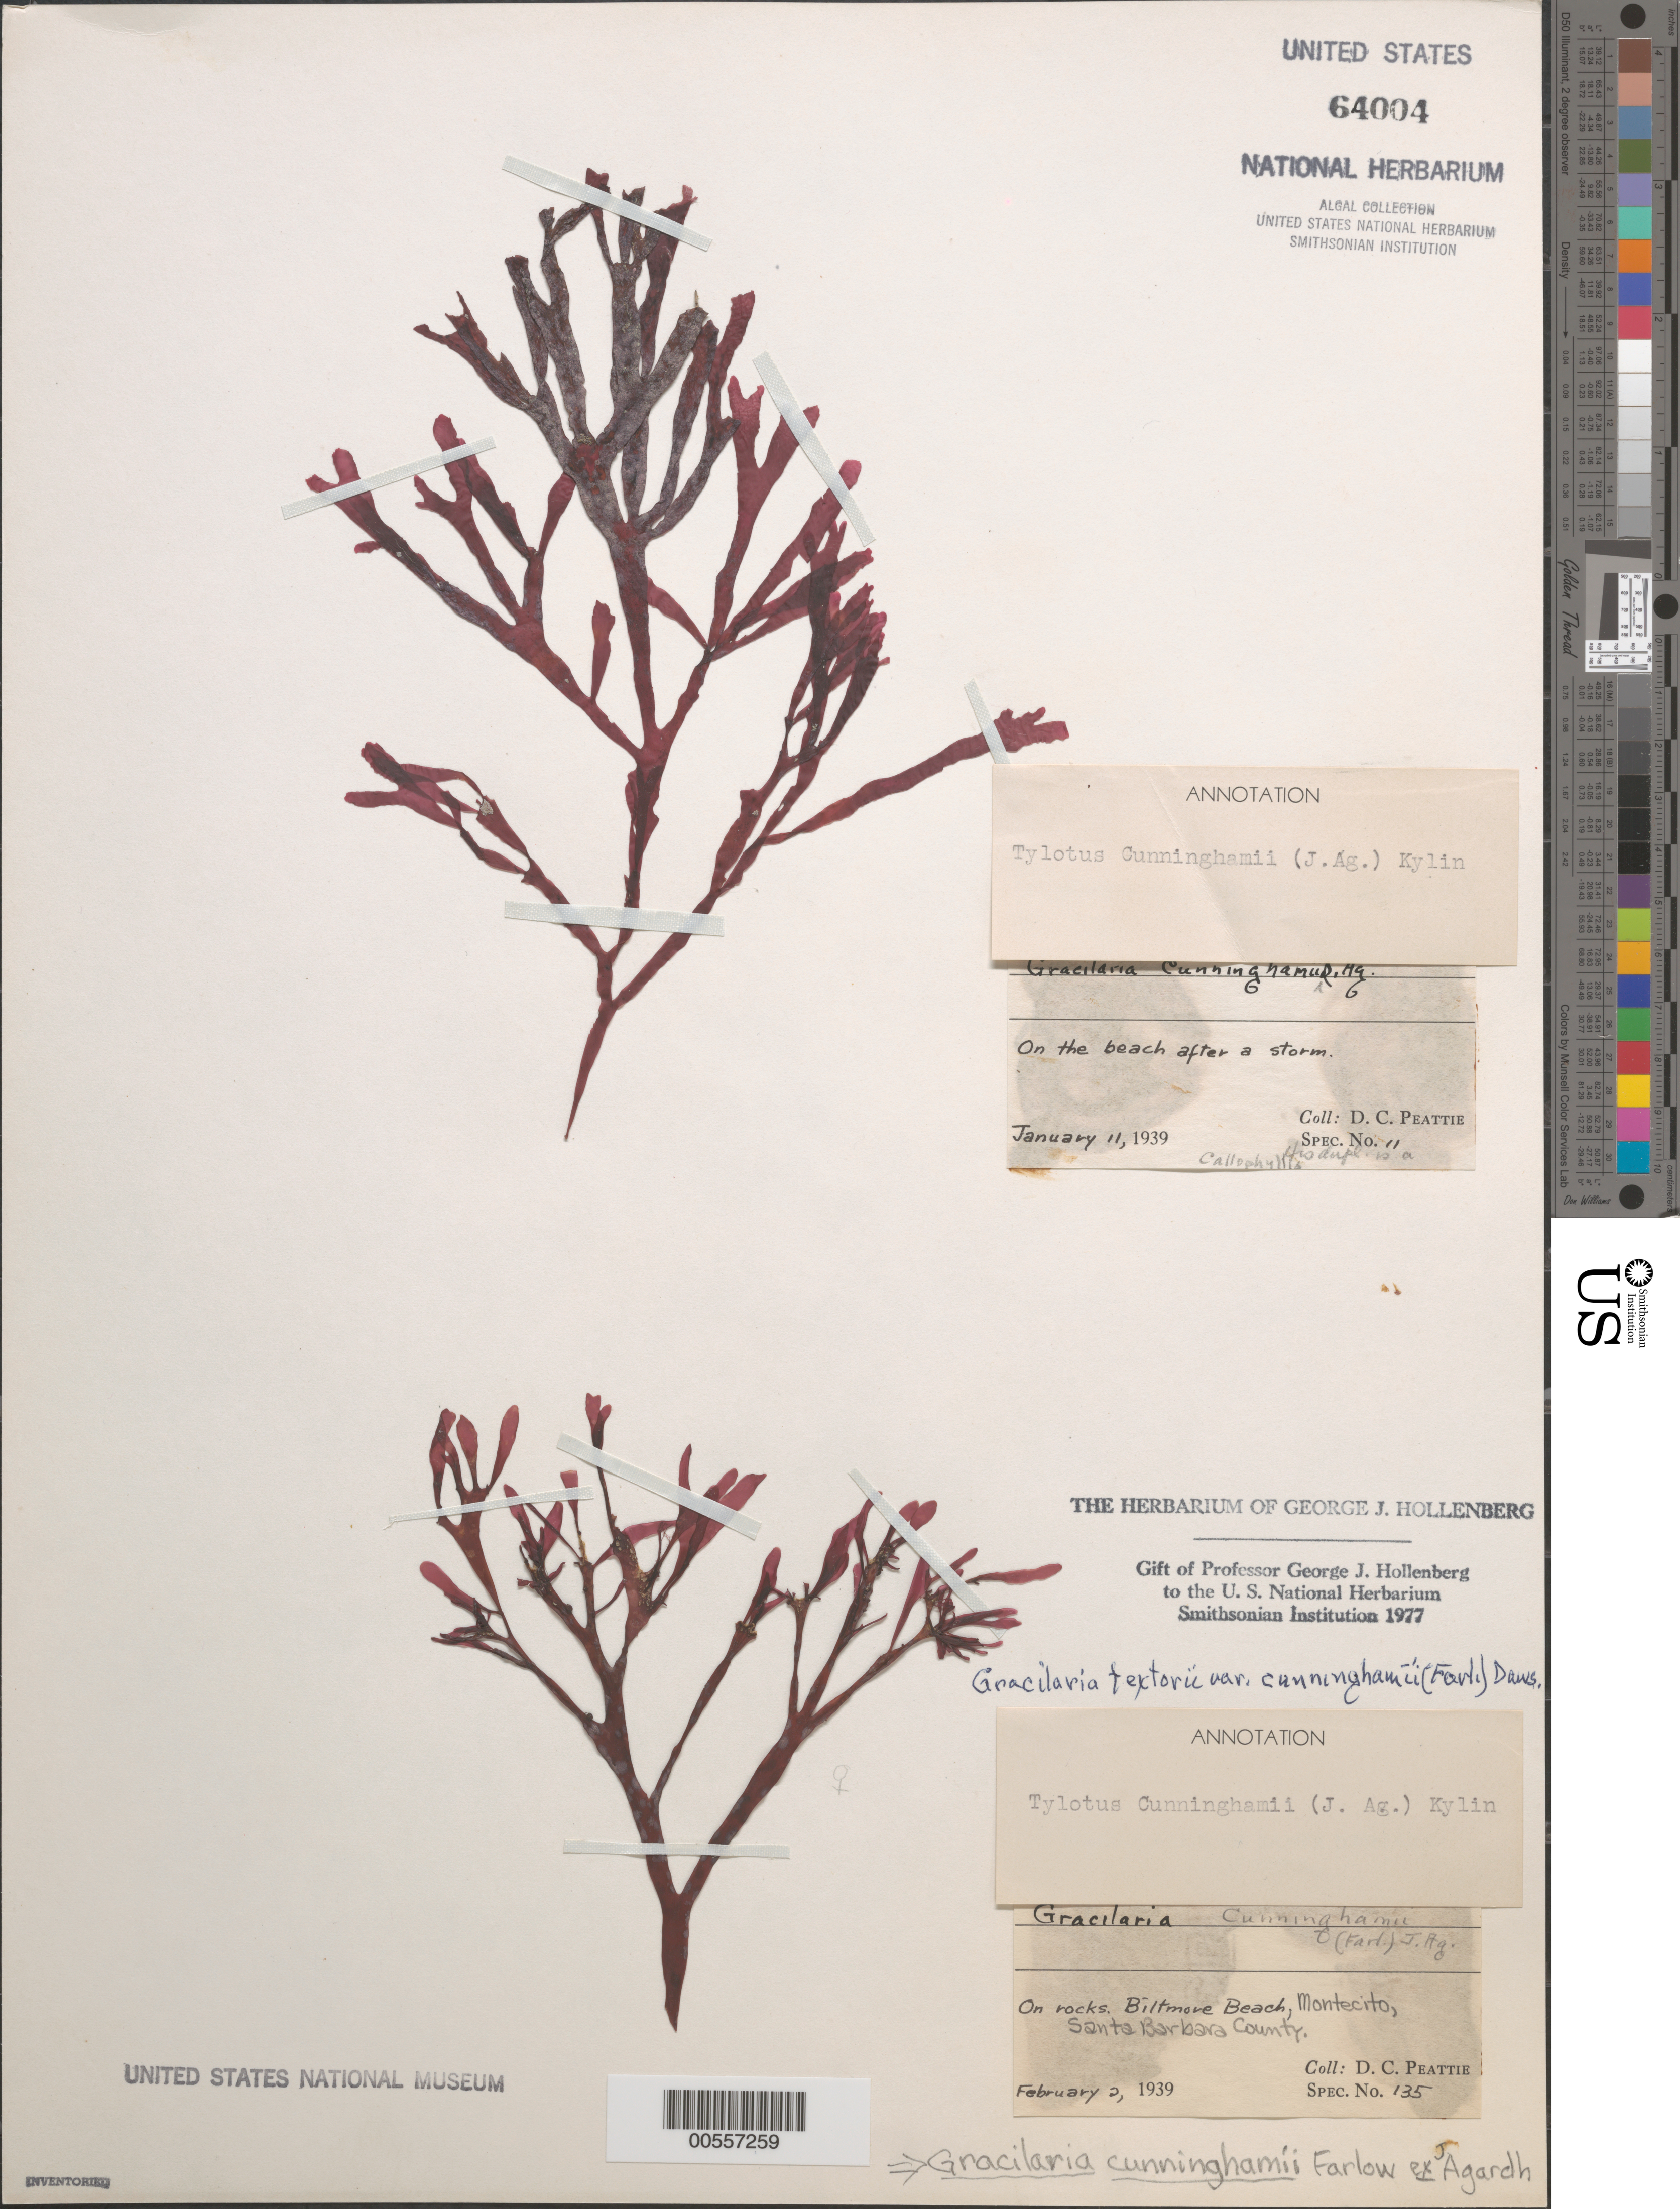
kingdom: Plantae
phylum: Rhodophyta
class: Florideophyceae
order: Gracilariales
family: Gracilariaceae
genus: Gracilaria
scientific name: Gracilaria textorii var. cunninghamii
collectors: D. Peattie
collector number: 11 & 135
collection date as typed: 11 Jan 1939 and 02 Feb 1939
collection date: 1939-01-11,1939-02-02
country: United States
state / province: California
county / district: Santa Barbara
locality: Biltmore Beach, Montecito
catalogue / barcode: US 64004